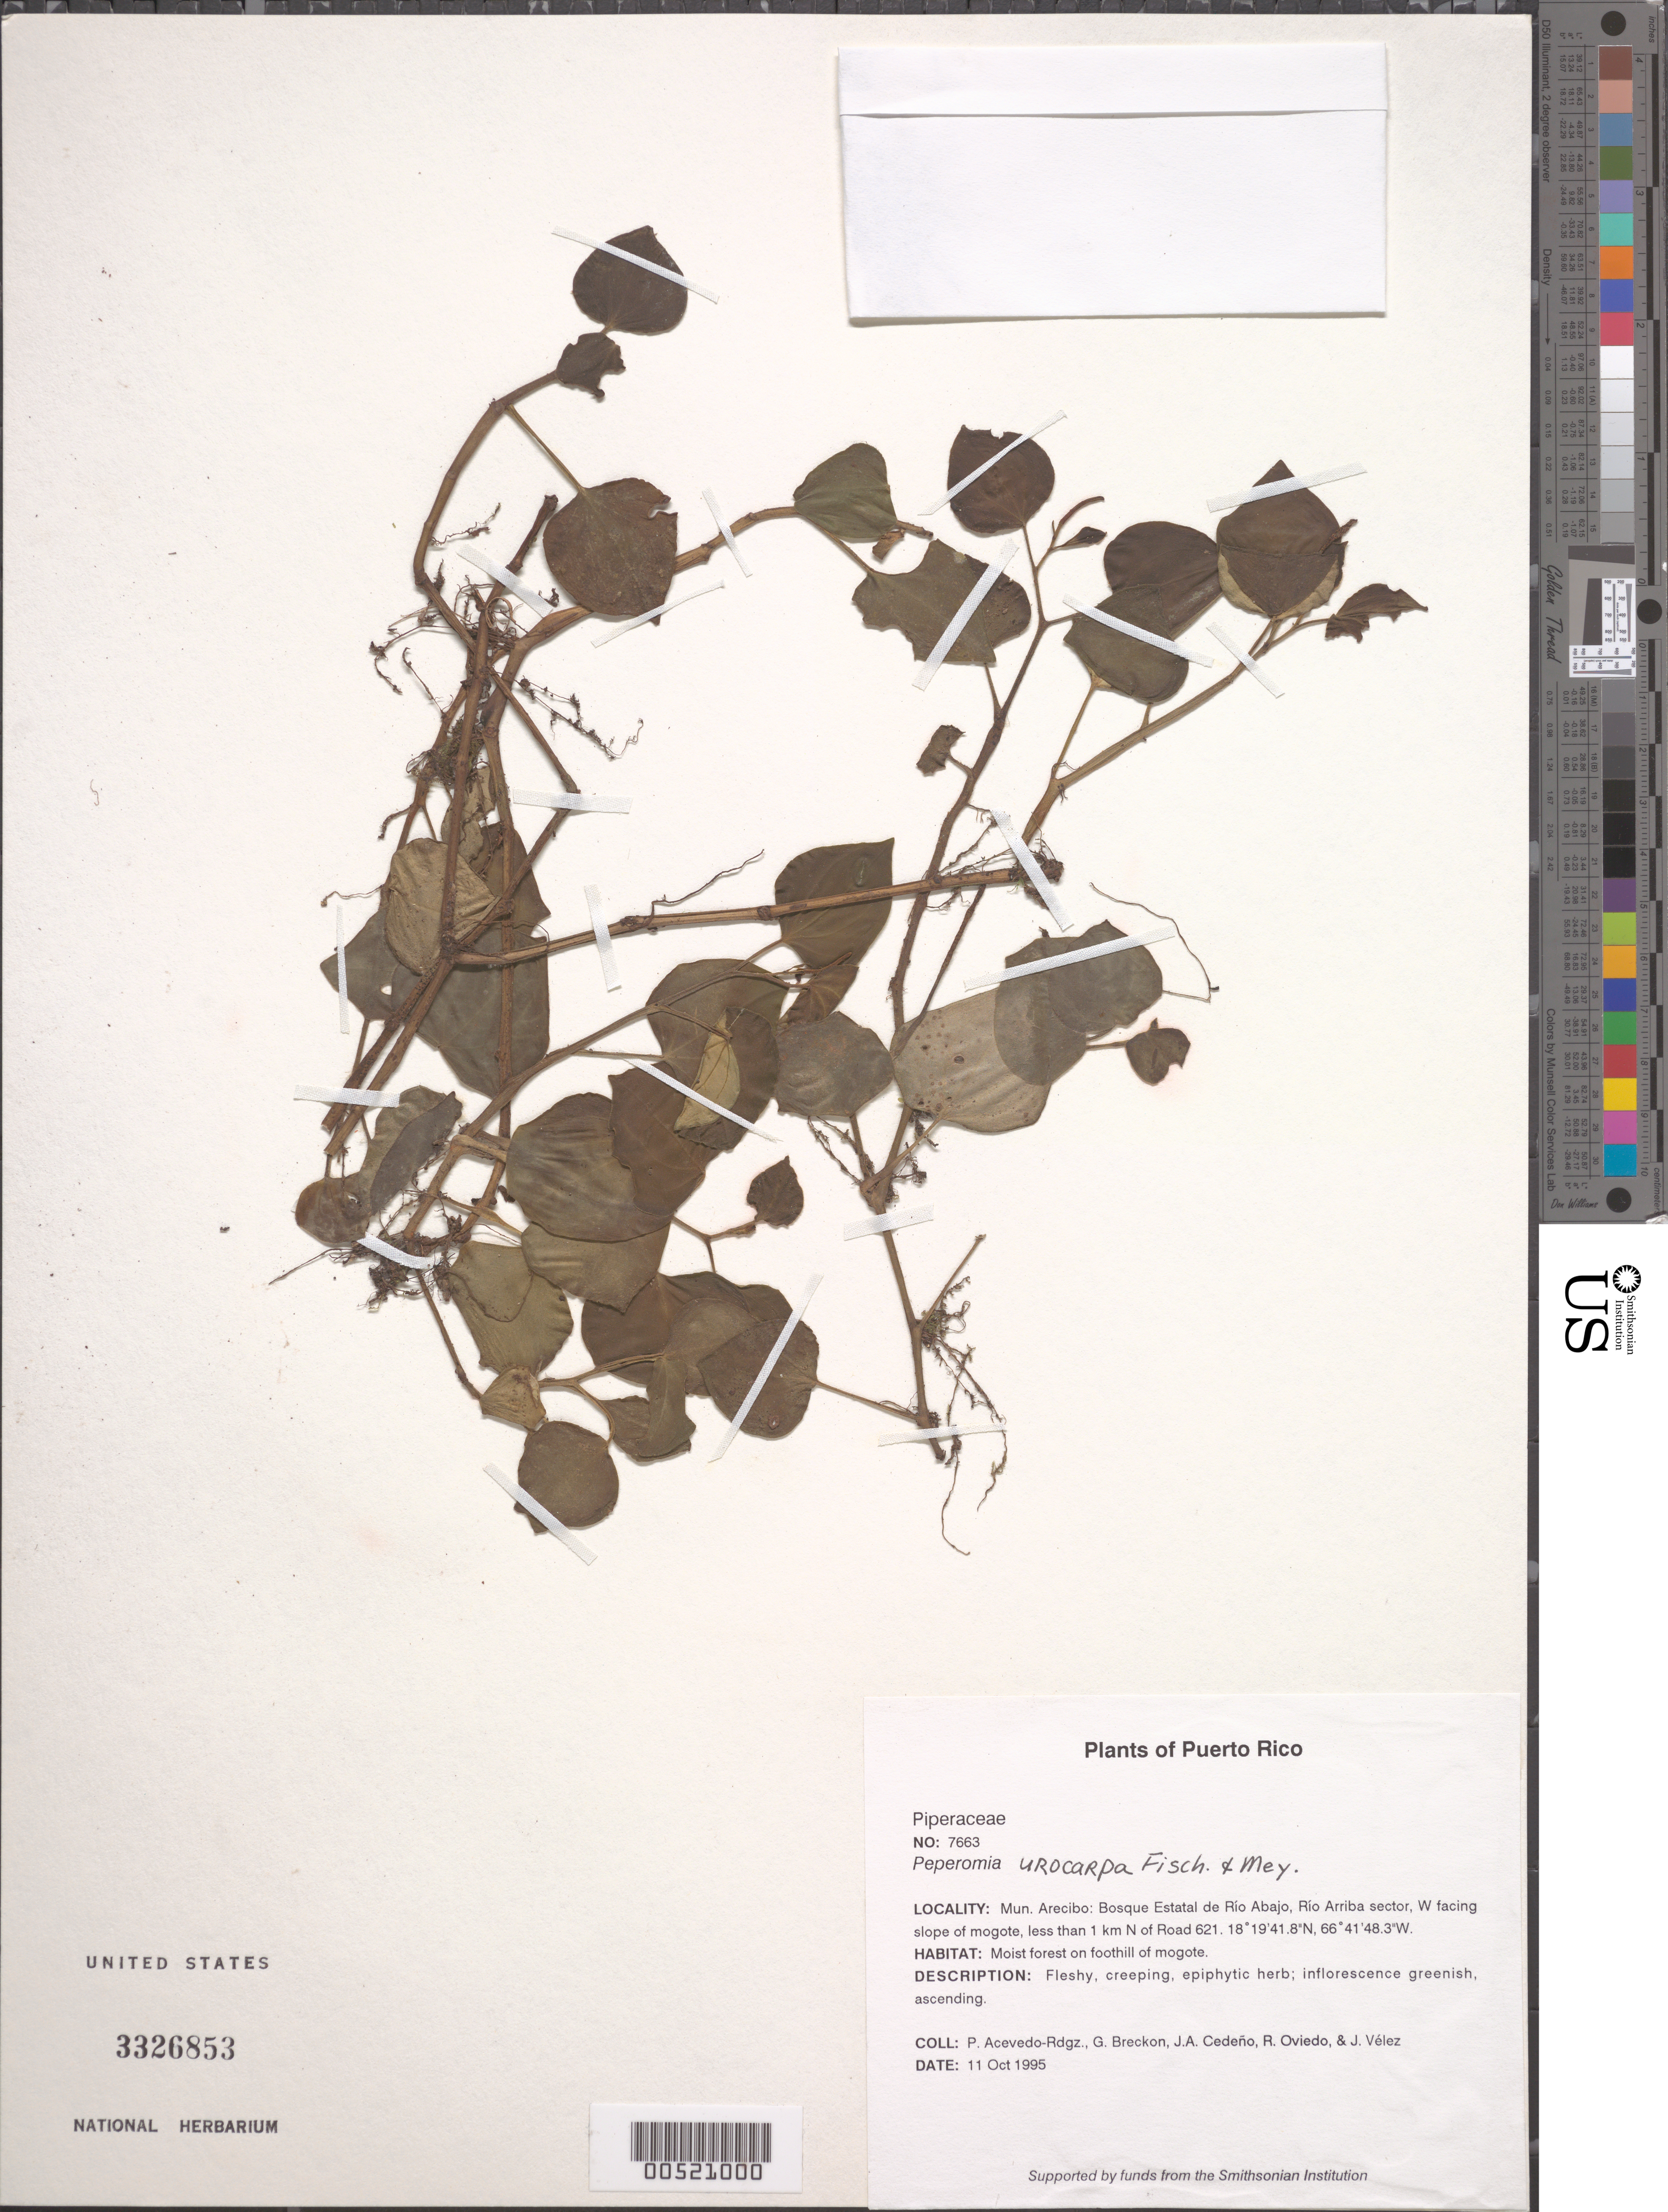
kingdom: Plantae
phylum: Tracheophyta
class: Magnoliopsida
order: Piperales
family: Piperaceae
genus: Peperomia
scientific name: Peperomia urocarpa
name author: Fisch. & C.A. Mey.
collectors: P. Acevedo-Rodr., G. J. Breckon, J. A. Cedeño M., R. Oviedo & J. Vélez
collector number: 7663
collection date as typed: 11 Oct 1995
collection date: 1995-10-11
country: Puerto Rico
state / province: Arecibo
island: Puerto Rico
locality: Arecibo; Bosque de Río Abajo, Río Arriba sector, W facing slope of mogote, less than 1 km N of Road 621.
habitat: Moist forest on foothill of mogote.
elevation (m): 300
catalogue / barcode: US 3326853